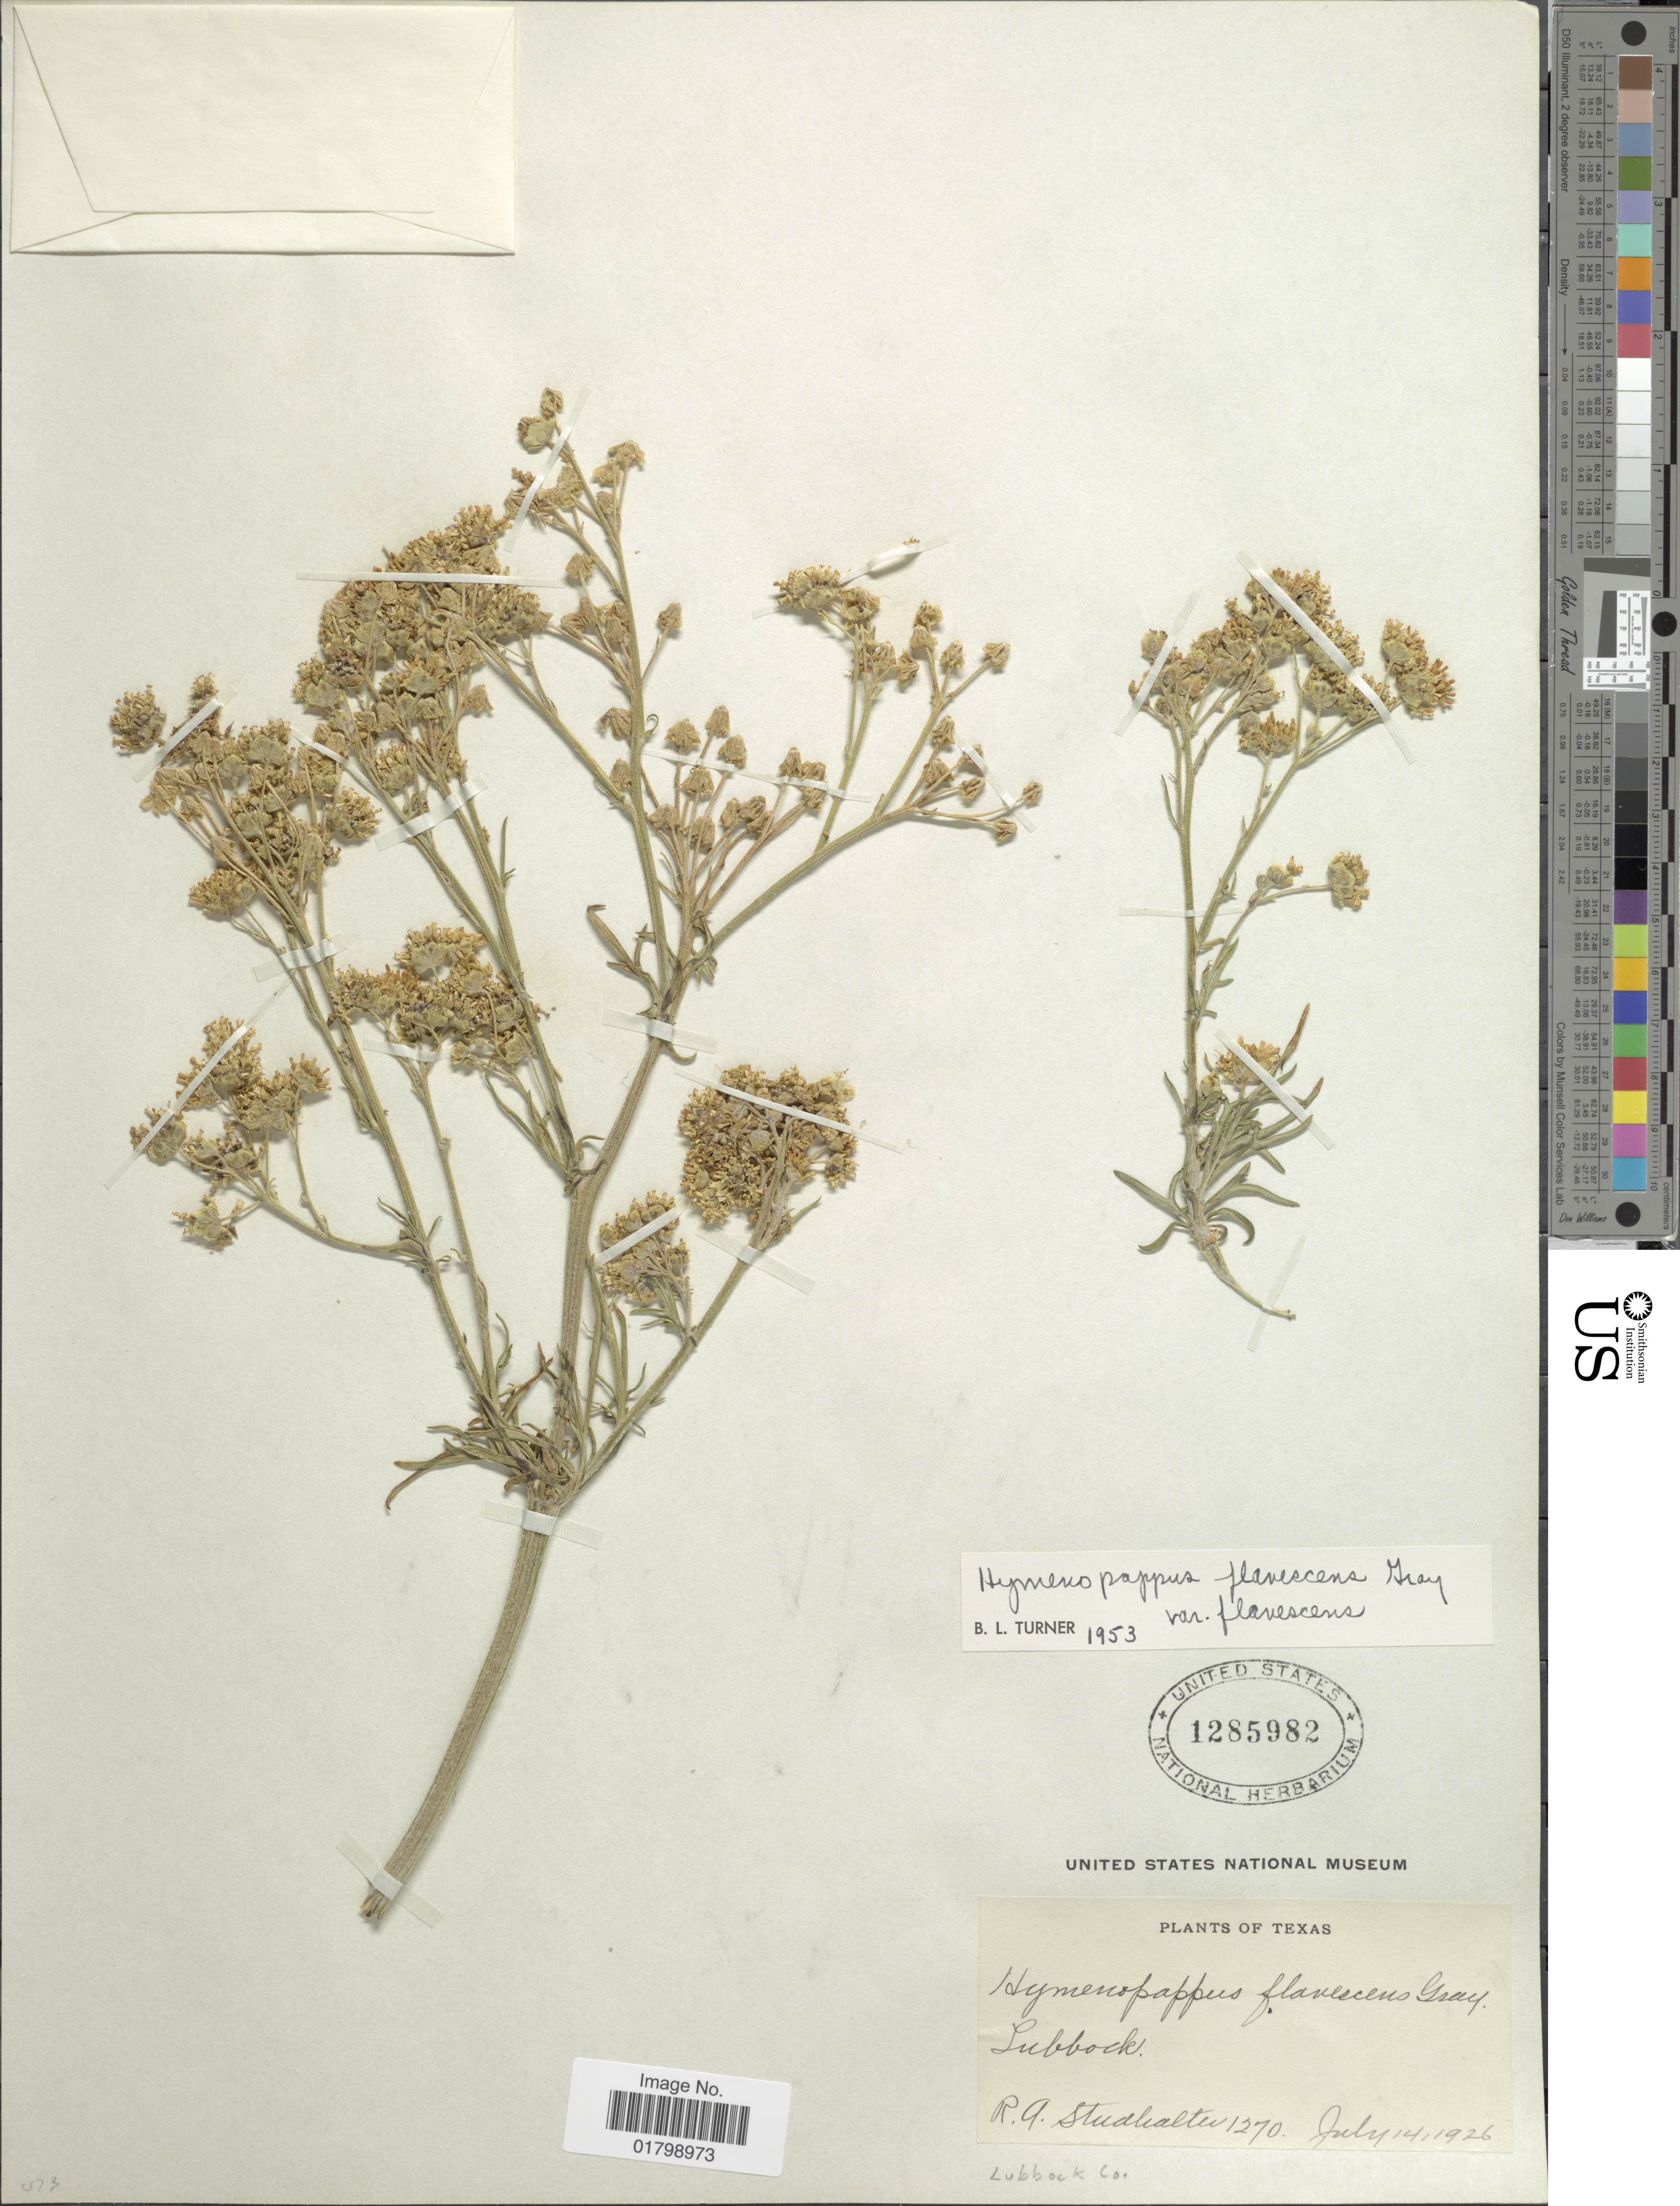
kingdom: Plantae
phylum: Tracheophyta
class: Magnoliopsida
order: Asterales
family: Asteraceae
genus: Hymenopappus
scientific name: Hymenopappus flavescens var. flavescens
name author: A. Gray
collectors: R. Studhalter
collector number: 1270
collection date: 1926-07-14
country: United States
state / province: Texas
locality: Lubbock, Lubbock Co.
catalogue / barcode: US 1285982